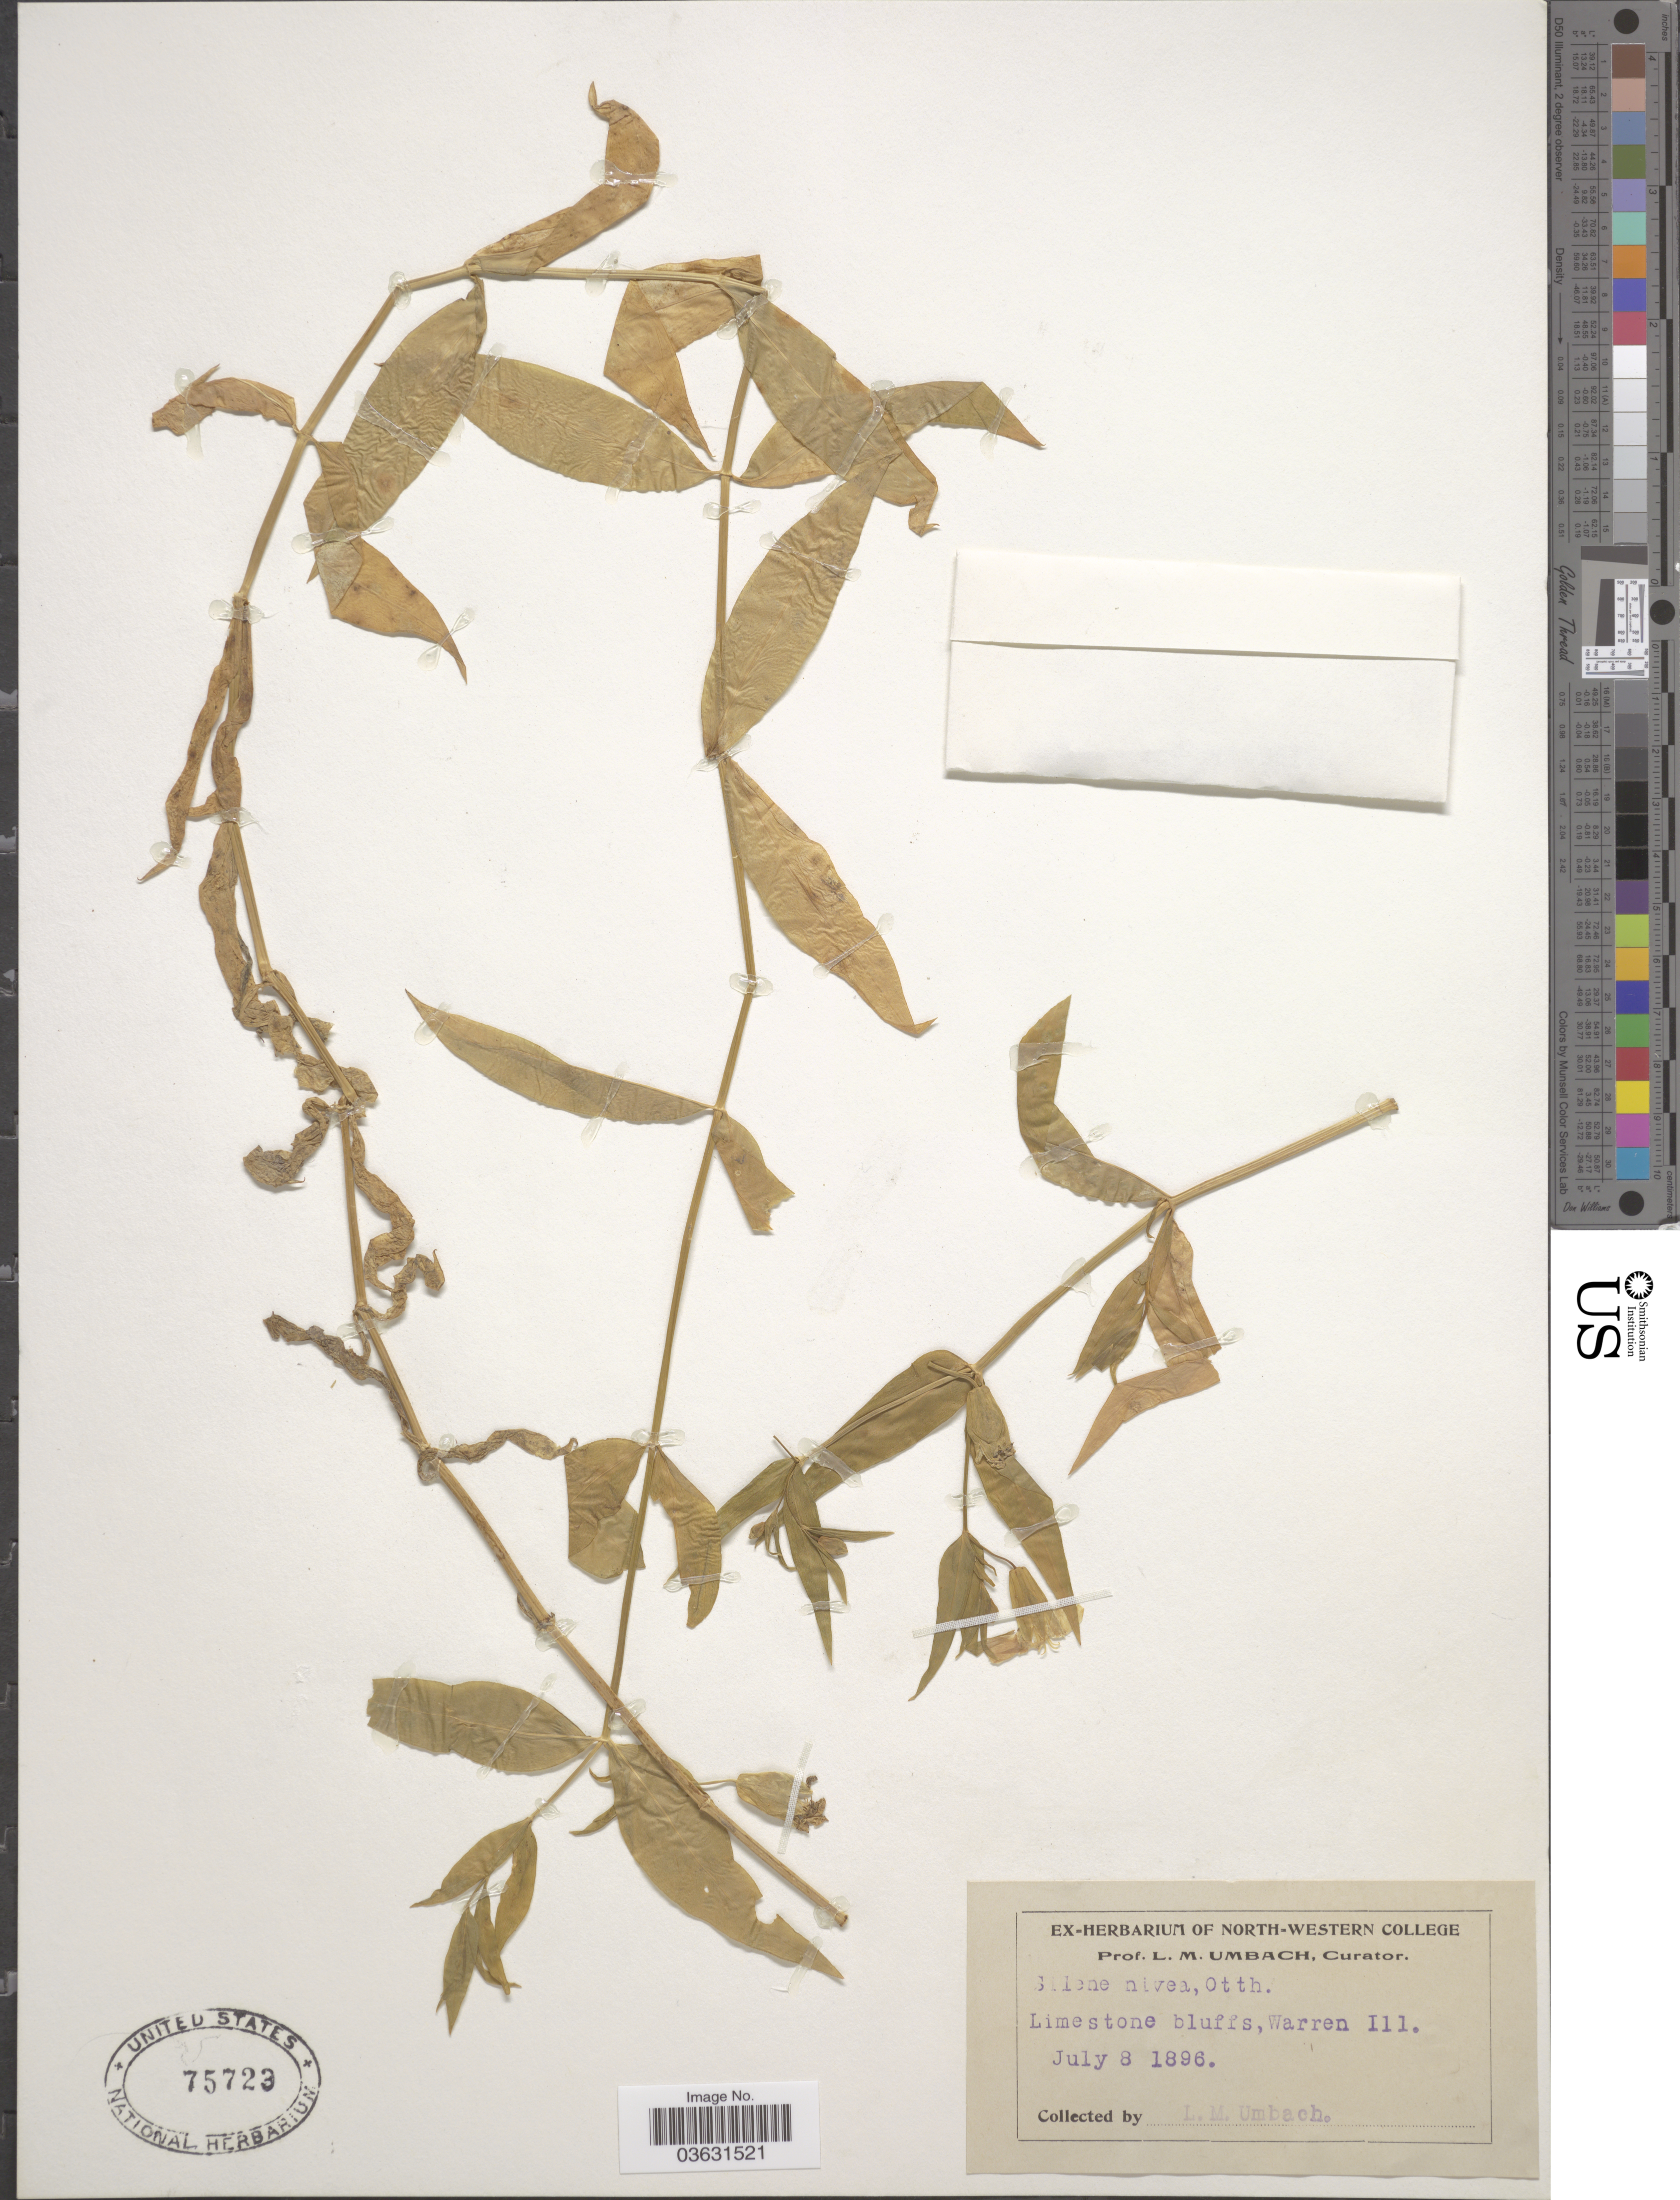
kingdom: Plantae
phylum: Tracheophyta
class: Magnoliopsida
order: Caryophyllales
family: Caryophyllaceae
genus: Silene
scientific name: Silene nivea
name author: (Nutt.) Muhl. ex DC.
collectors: L. M. Umbach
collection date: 1896-07-08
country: United States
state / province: Illinois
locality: Limestone bluffs, Warren.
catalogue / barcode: US 75723